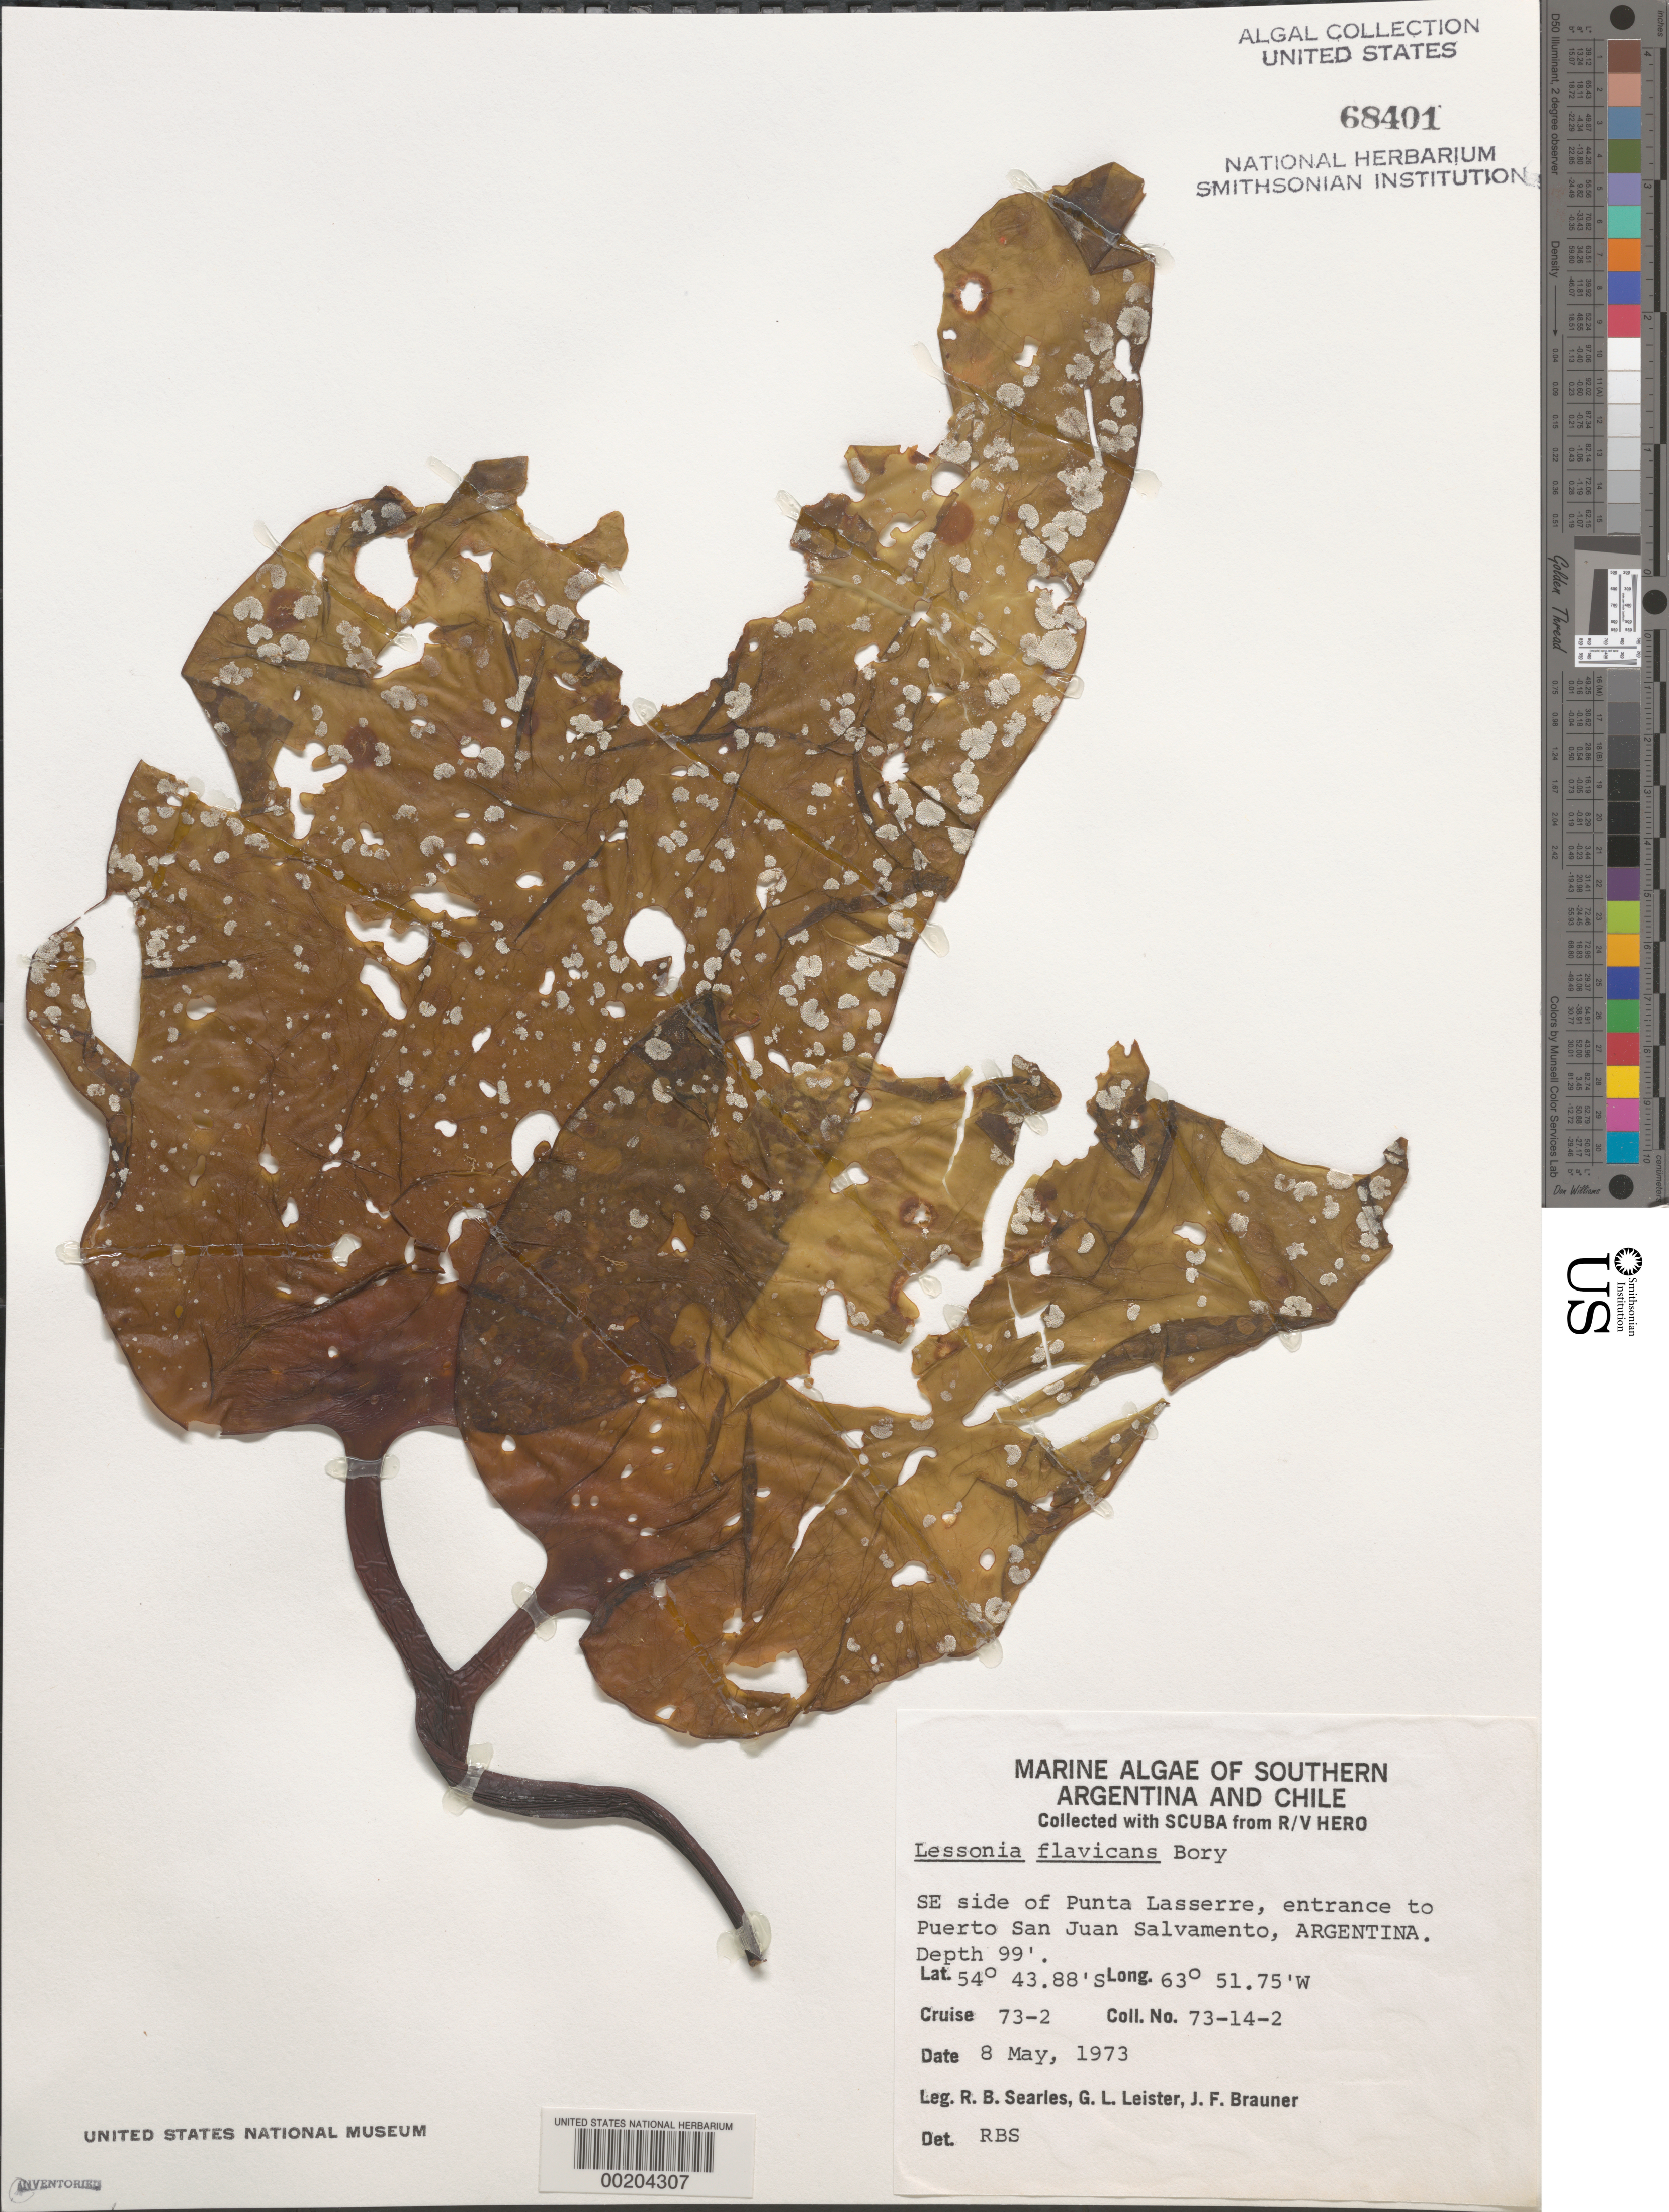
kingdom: Chromista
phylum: Ochrophyta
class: Phaeophyceae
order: Laminariales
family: Lessoniaceae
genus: Lessonia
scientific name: Lessonia flavicans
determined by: Searles, R. B.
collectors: R. Searles, G. Leister & J. F. Brauner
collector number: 73-14-2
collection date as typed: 08 May 1973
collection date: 1973-05-08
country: Argentina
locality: Punta Lasserre, Puerto San Juan Salvamento entrance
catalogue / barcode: US 68401